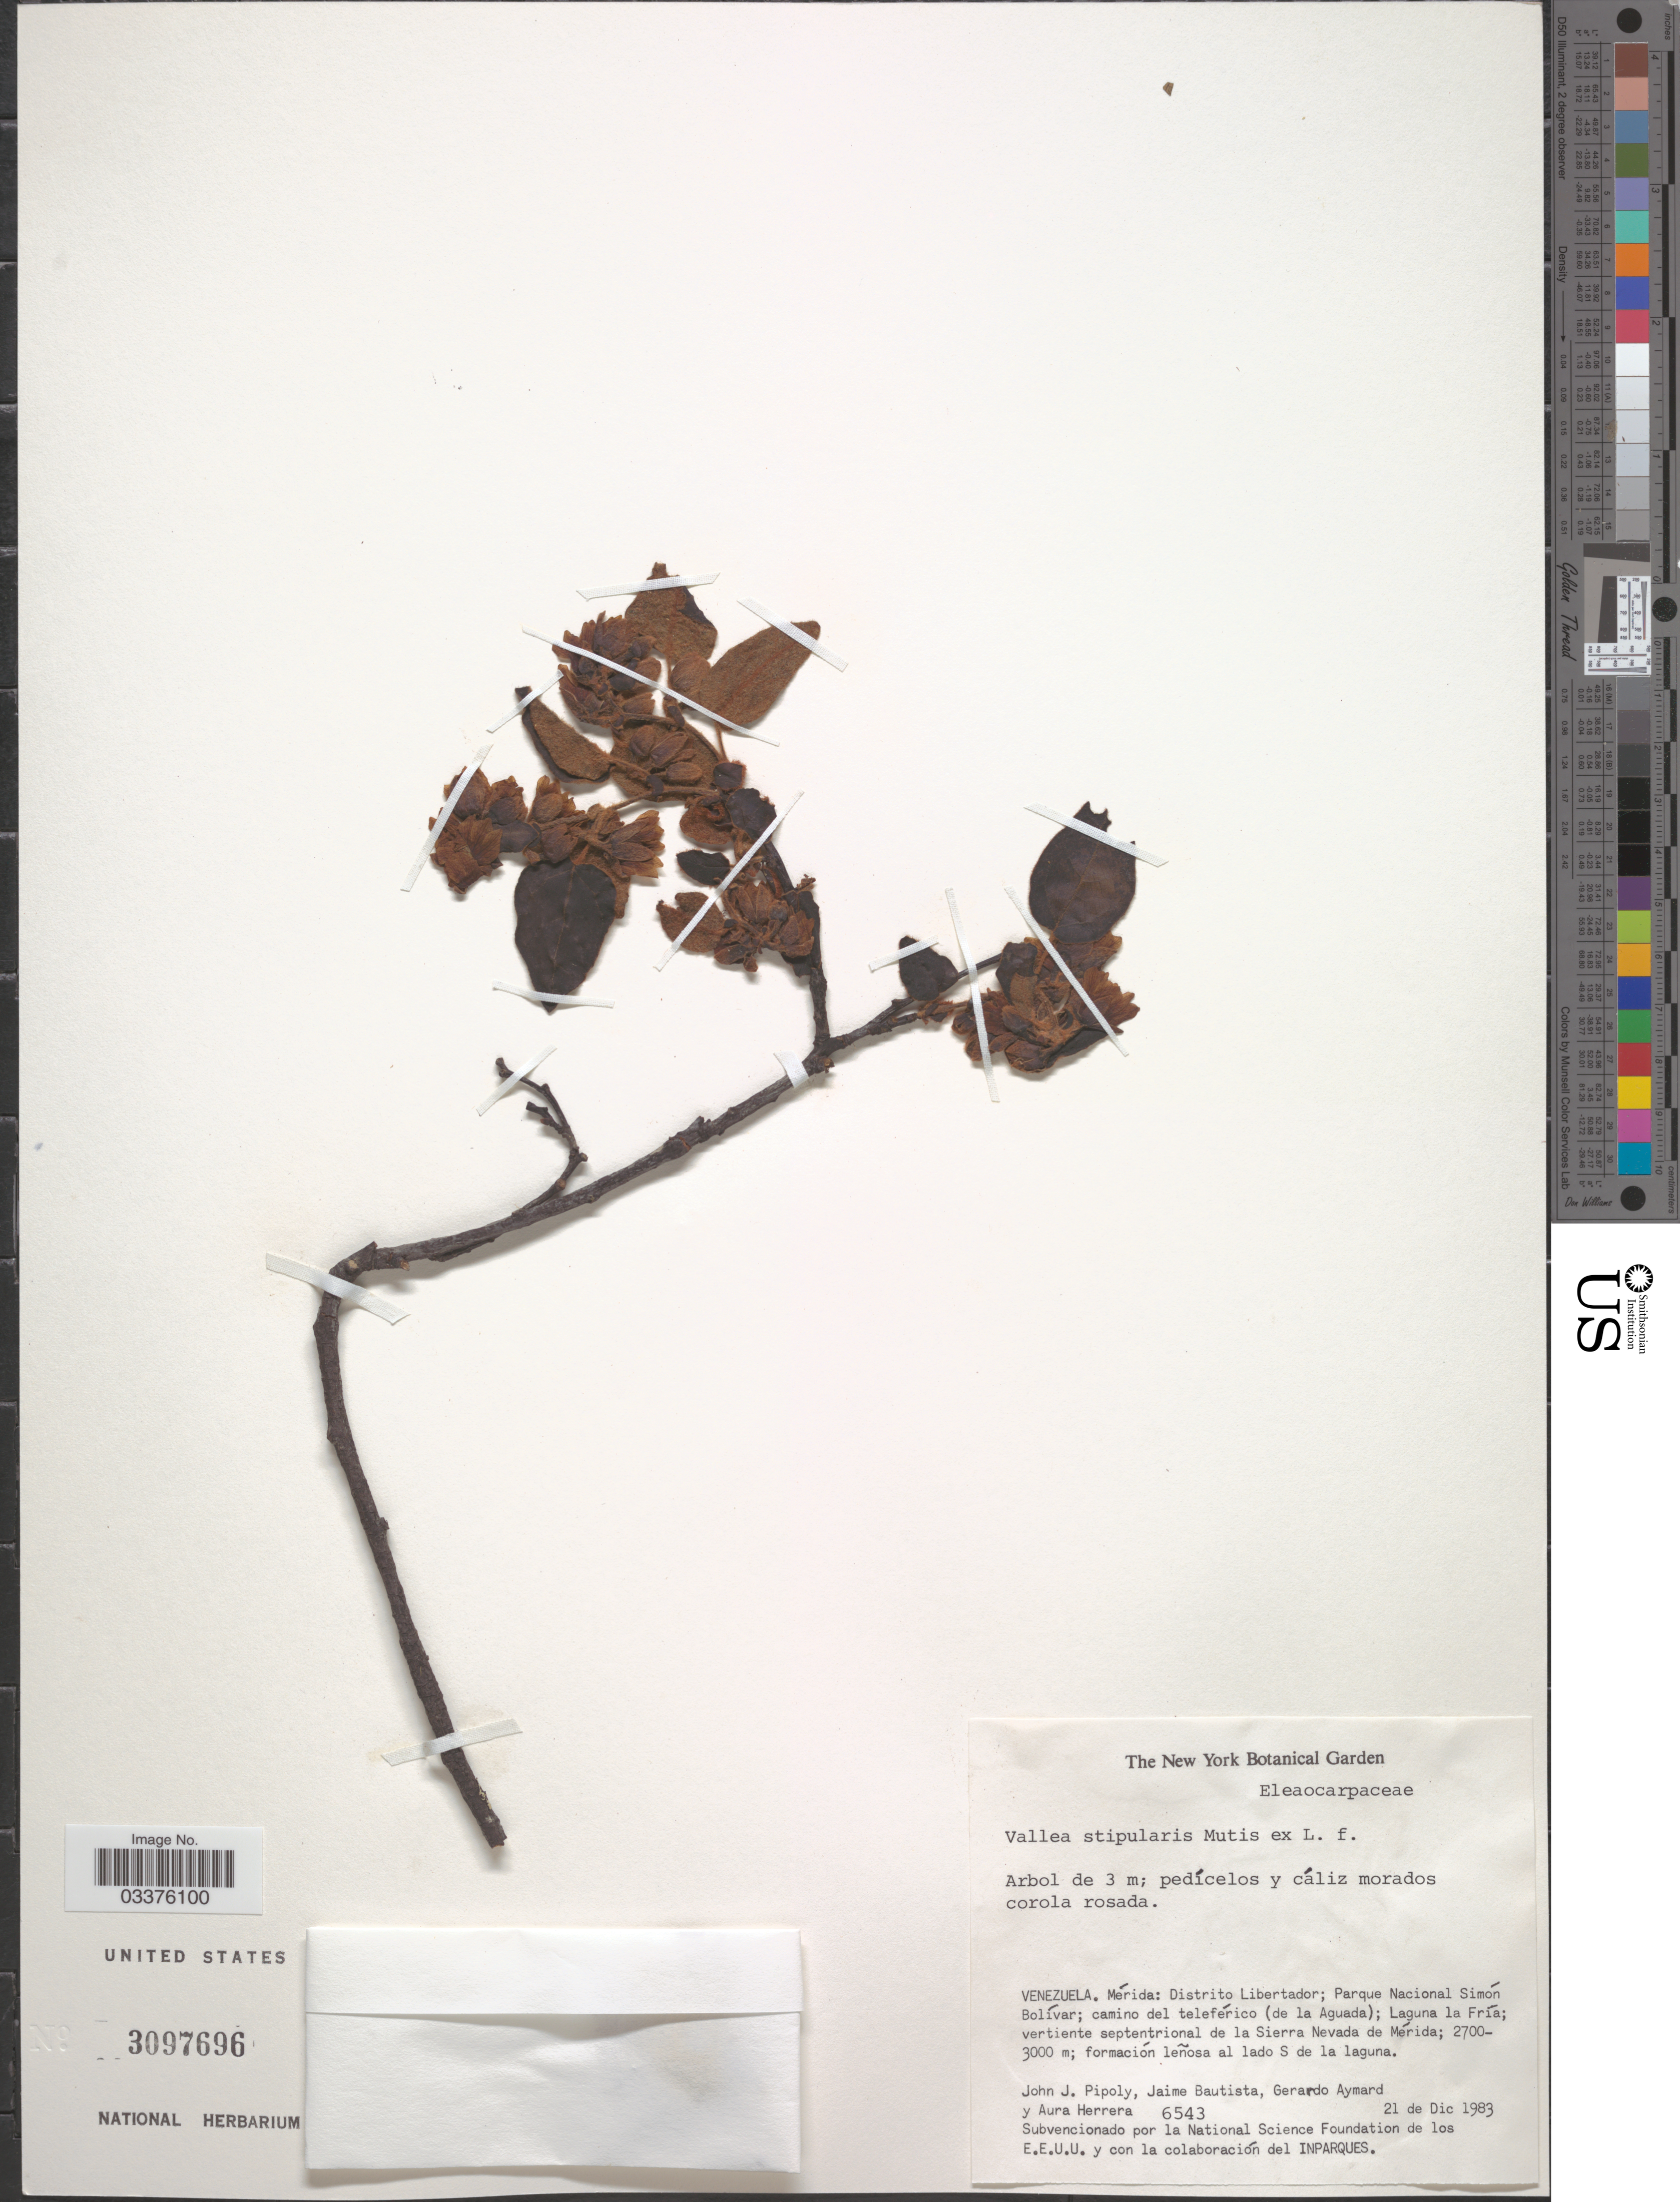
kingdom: Plantae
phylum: Tracheophyta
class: Magnoliopsida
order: Oxalidales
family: Elaeocarpaceae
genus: Vallea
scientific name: Vallea stipularis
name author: L. f.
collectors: J. J. Pipoly, J. A. Bautista B., G. A. Aymard & A. Herrera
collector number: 6543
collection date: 1983-12-21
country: Venezuela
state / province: Mérida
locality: Distrito Libertador; Parque Nacional Simón Bolívar; camino del teleférico (de la Aguada); Laguna la Fría; vertiente septentrional de la Sierra Nevada de Mérida, formación leñosa el lado S de la laguna.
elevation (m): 2700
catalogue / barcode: US 3097696